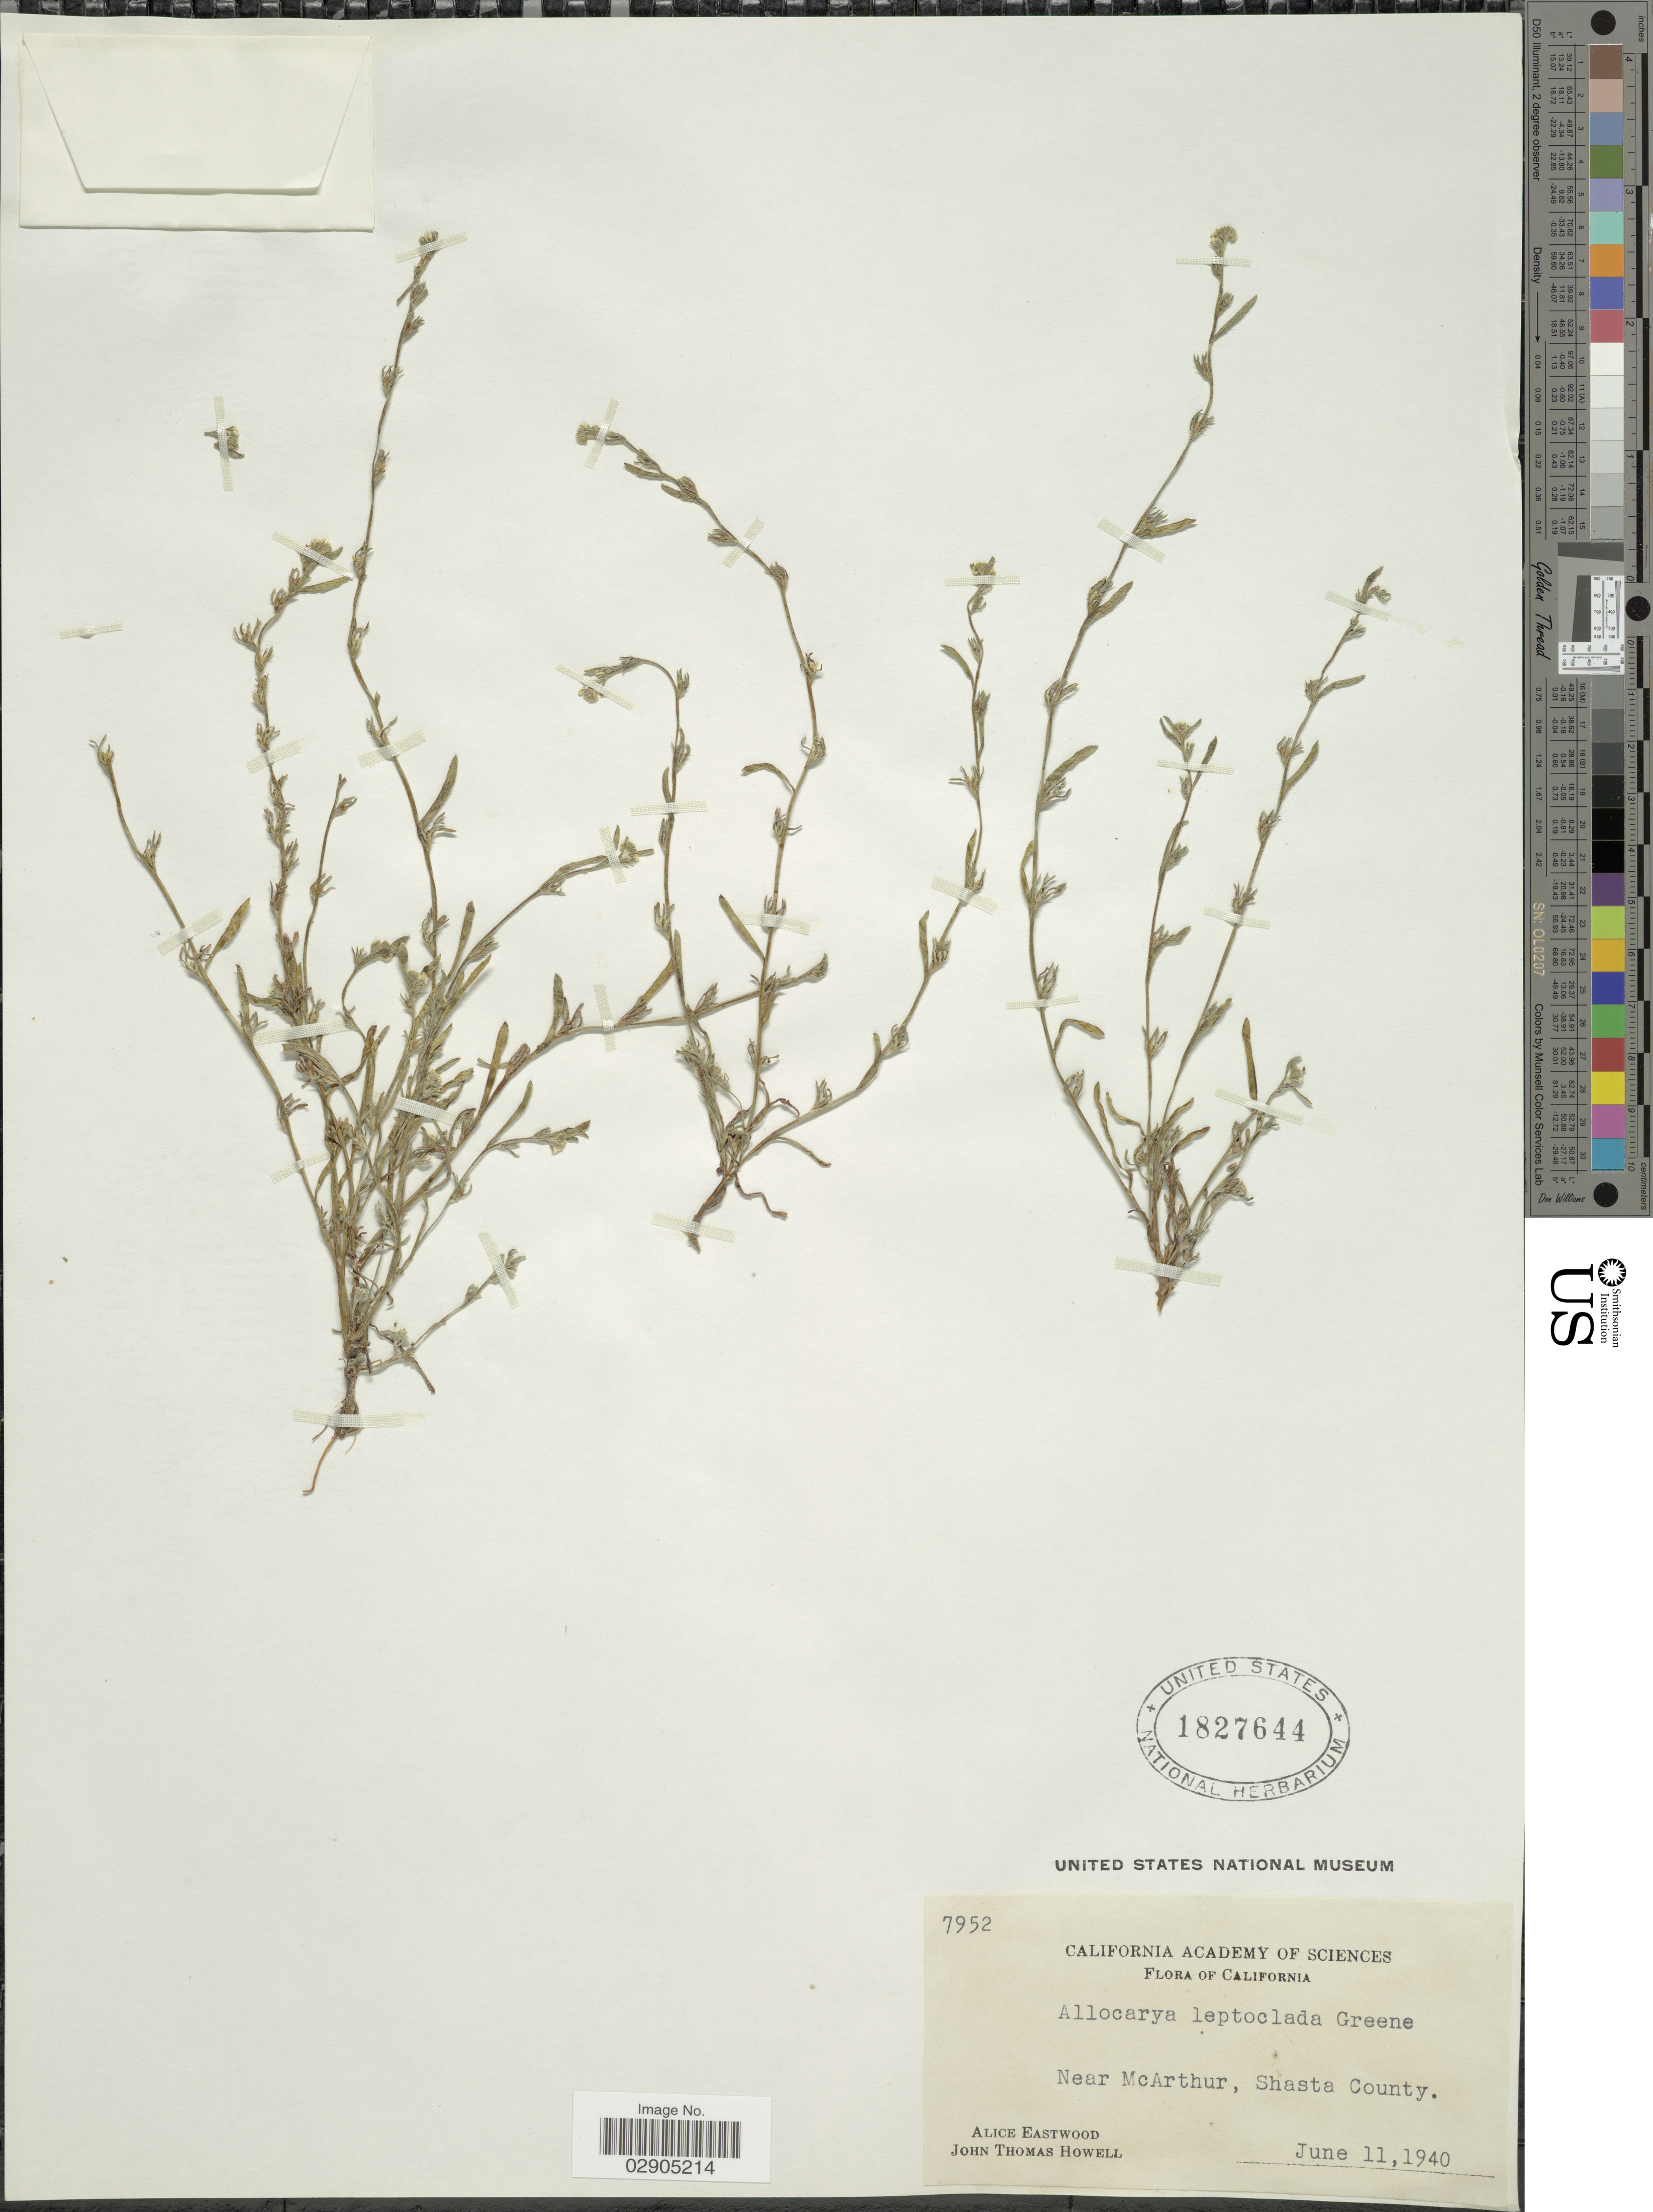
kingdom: Plantae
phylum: Tracheophyta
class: Magnoliopsida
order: Boraginales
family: Boraginaceae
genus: Allocarya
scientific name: Allocarya leptoclada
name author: Greene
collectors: J. T. Howell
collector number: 7952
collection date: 1940-06-11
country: United States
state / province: California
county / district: Shasta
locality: Near McArthur, Shasta County.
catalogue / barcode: US 1827644